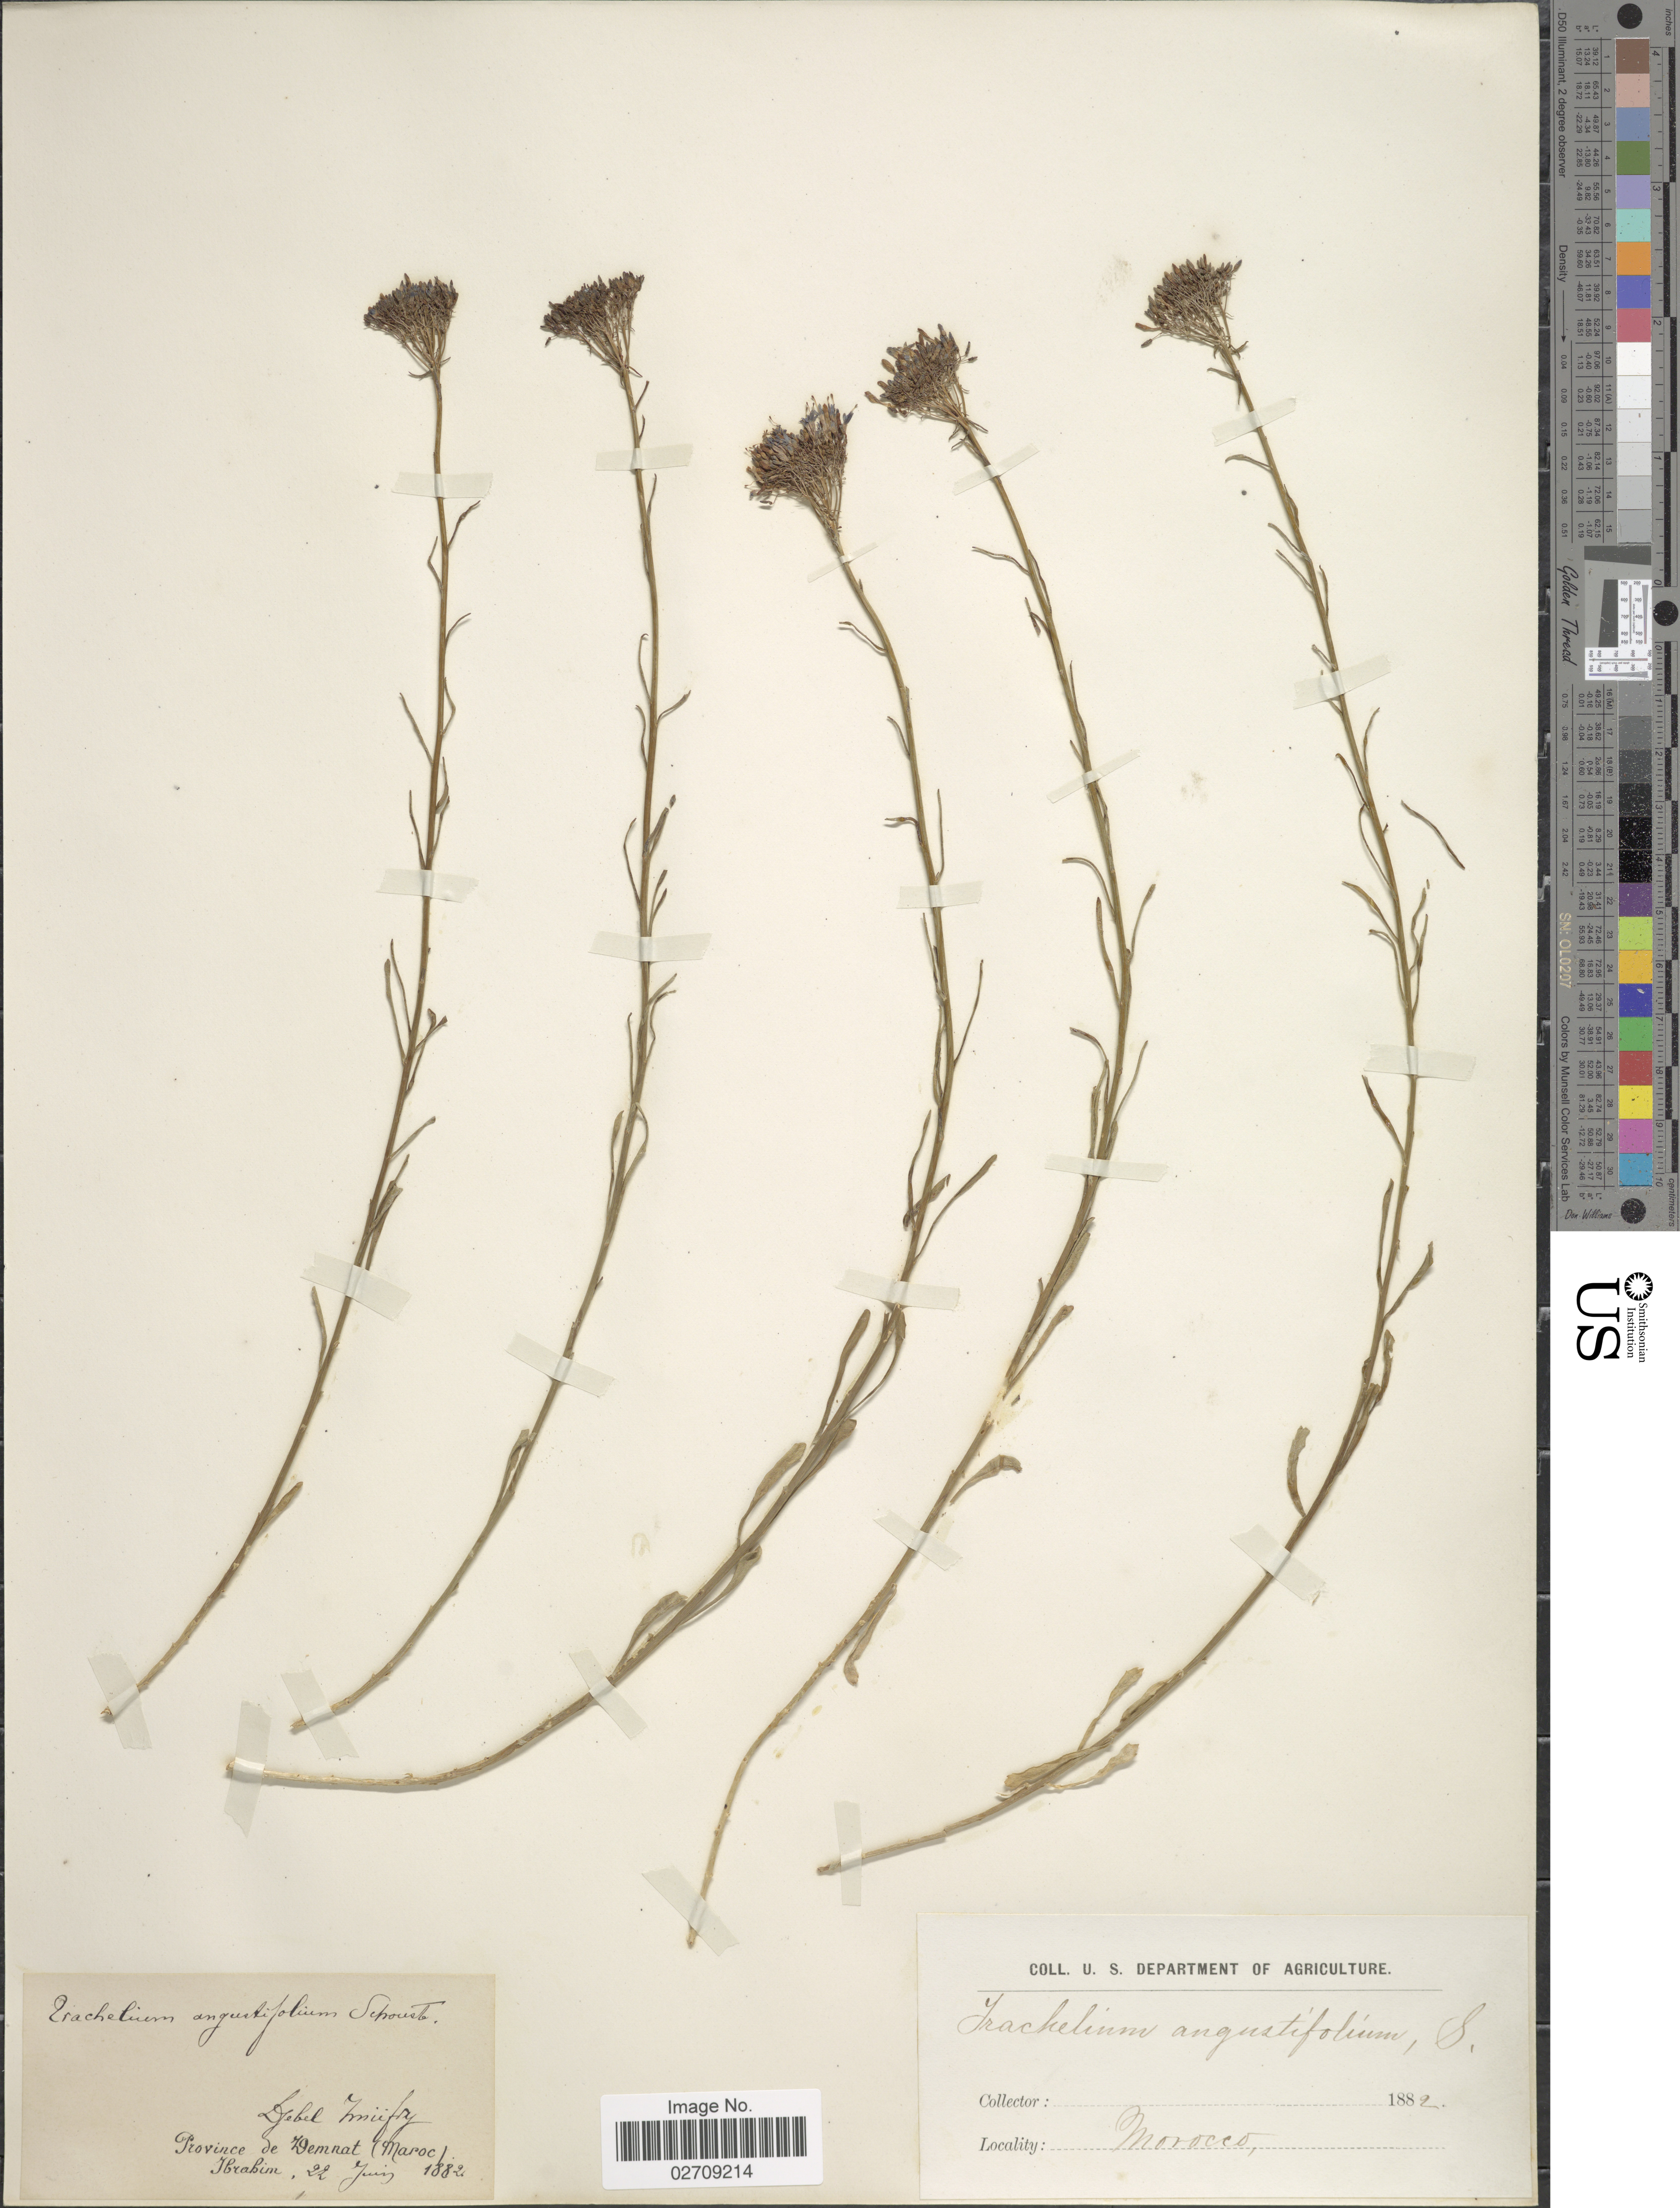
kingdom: Plantae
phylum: Tracheophyta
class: Magnoliopsida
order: Asterales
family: Campanulaceae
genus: Trachelium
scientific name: Trachelium angustifolium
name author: Schousb.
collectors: -. Ibrahim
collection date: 1882-06-22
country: Morocco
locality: Djebel Imiifry, Province de Demnat (Maroc.)